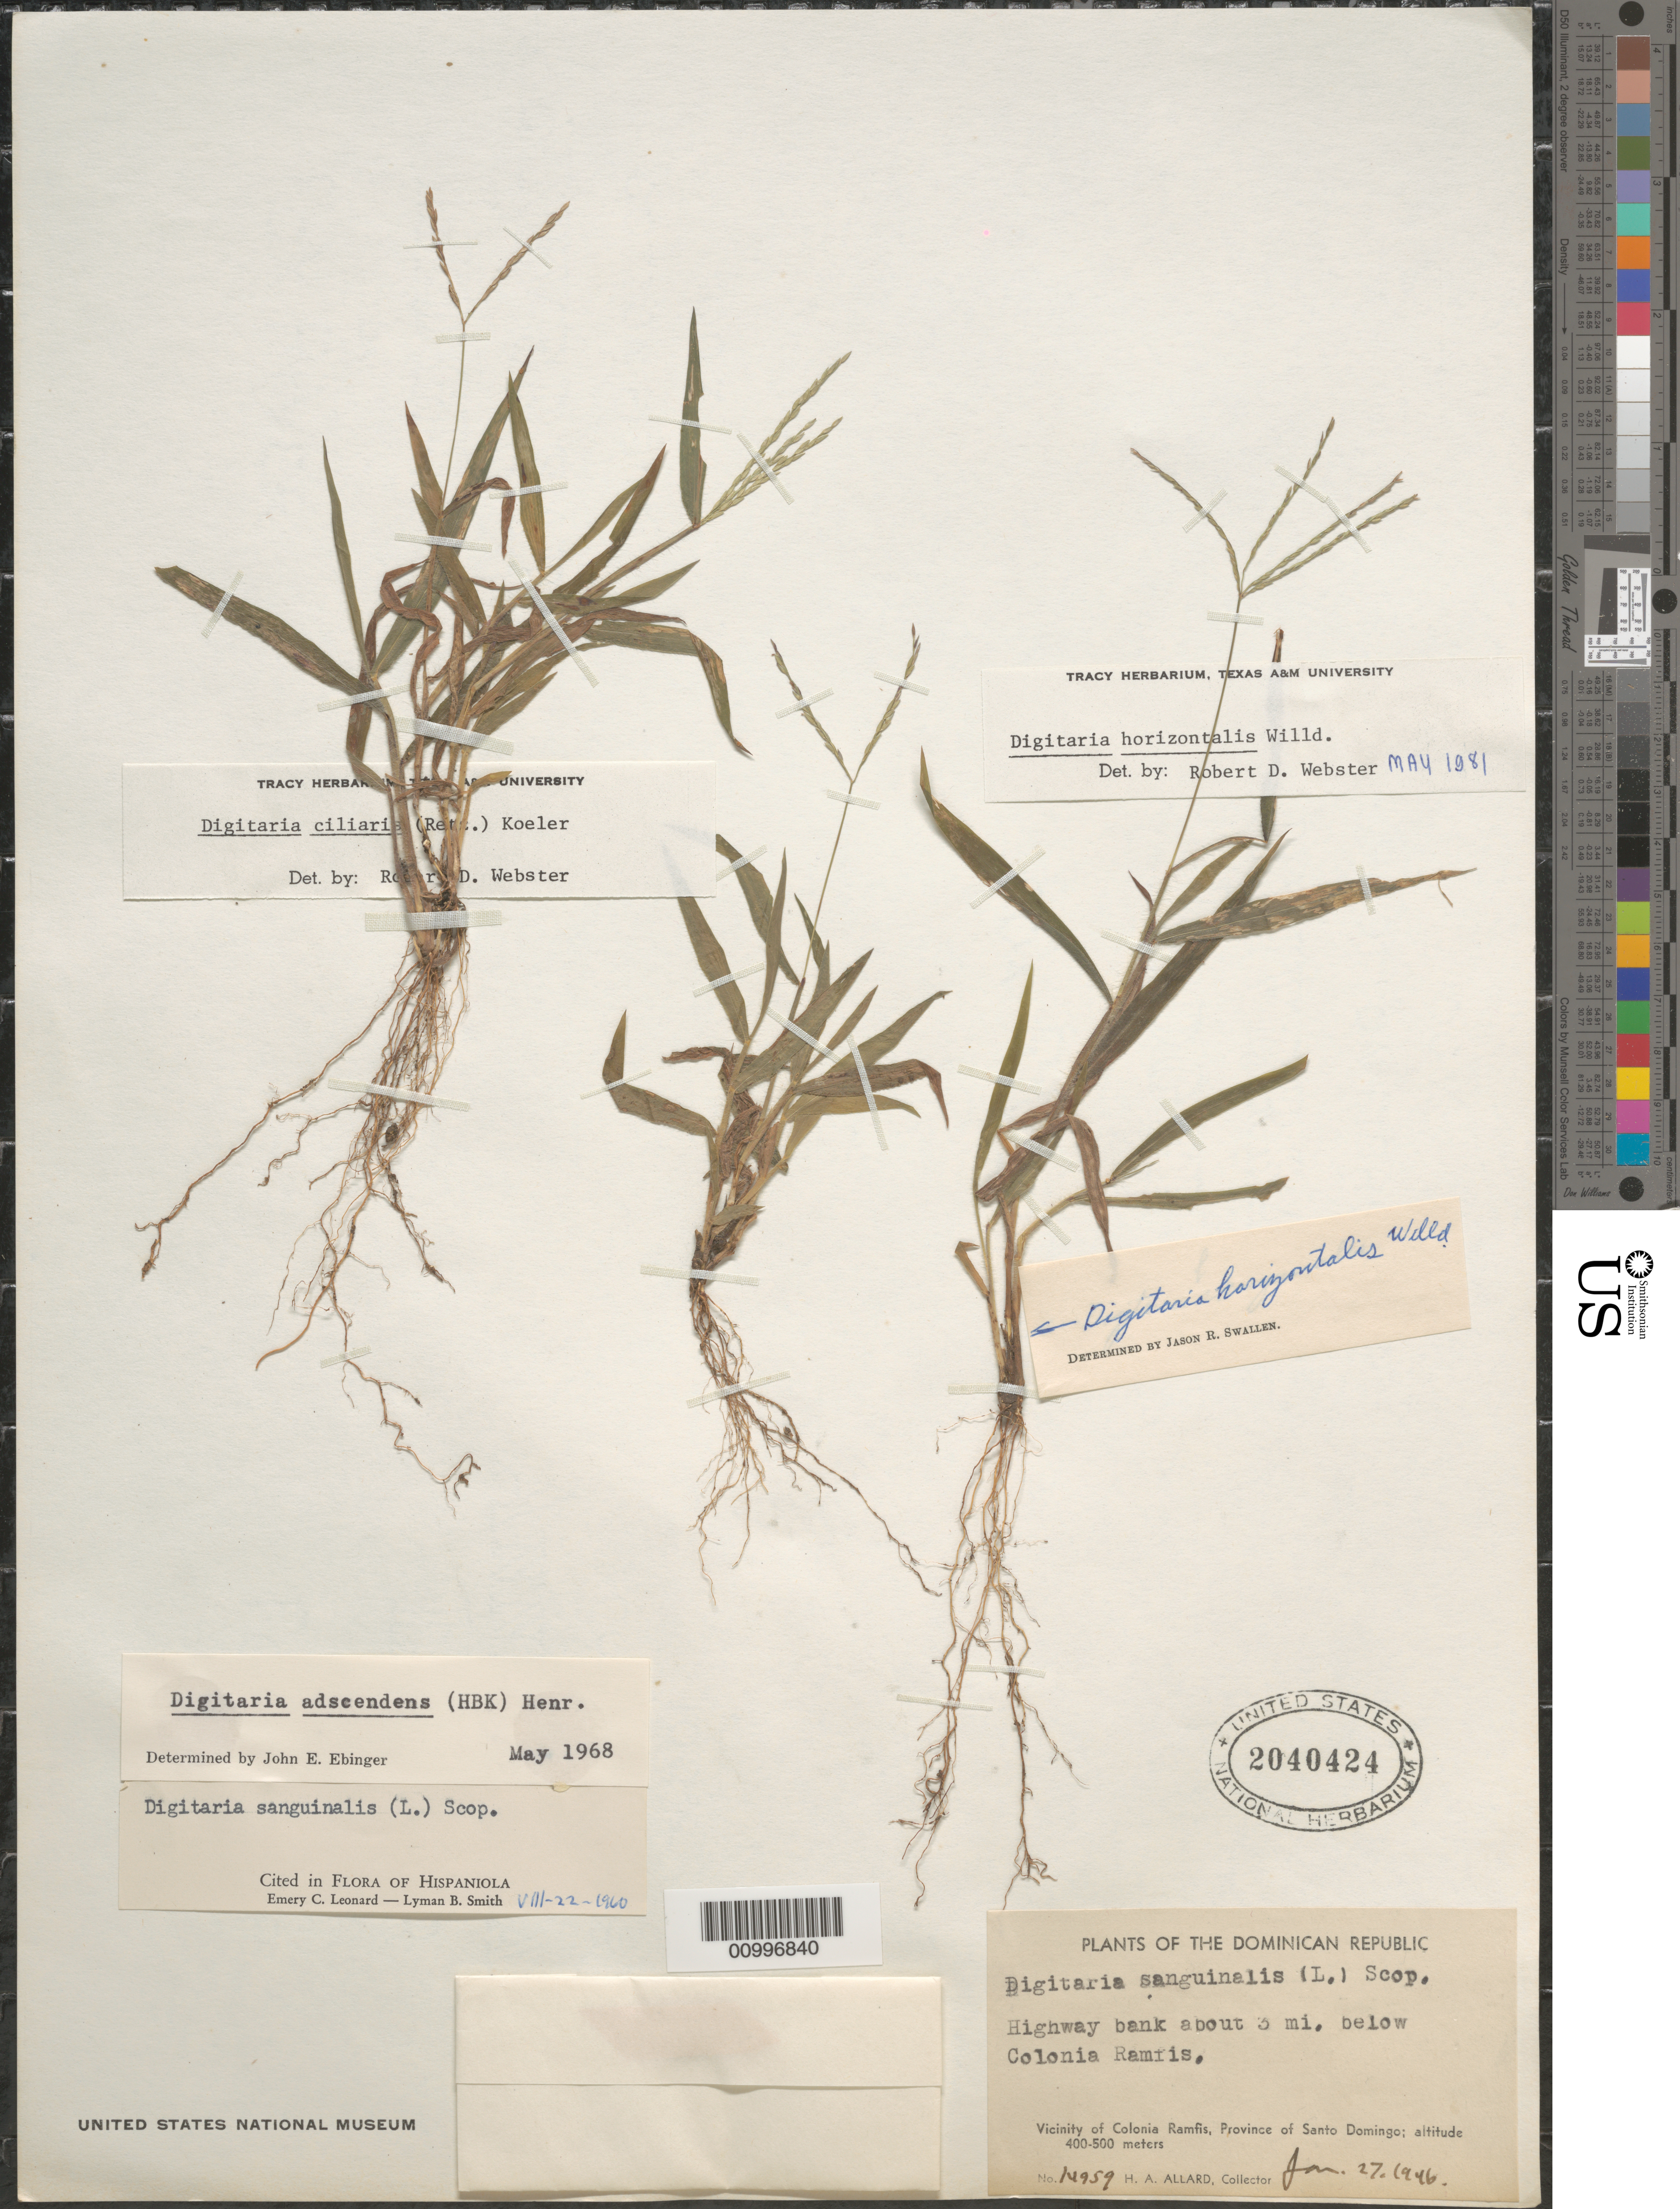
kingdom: Plantae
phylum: Tracheophyta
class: Liliopsida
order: Poales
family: Poaceae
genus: Digitaria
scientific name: Digitaria ciliaris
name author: (Retz.) Koeler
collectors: H. A. Allard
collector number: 14959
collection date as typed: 27 Jan 1946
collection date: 1946-01-27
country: Dominican Republic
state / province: Distrito Nacional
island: Hispaniola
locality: Vicinity of Colonia Ramfis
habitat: highway bank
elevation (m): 400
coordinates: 0 N, 0 E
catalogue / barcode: US 2040424